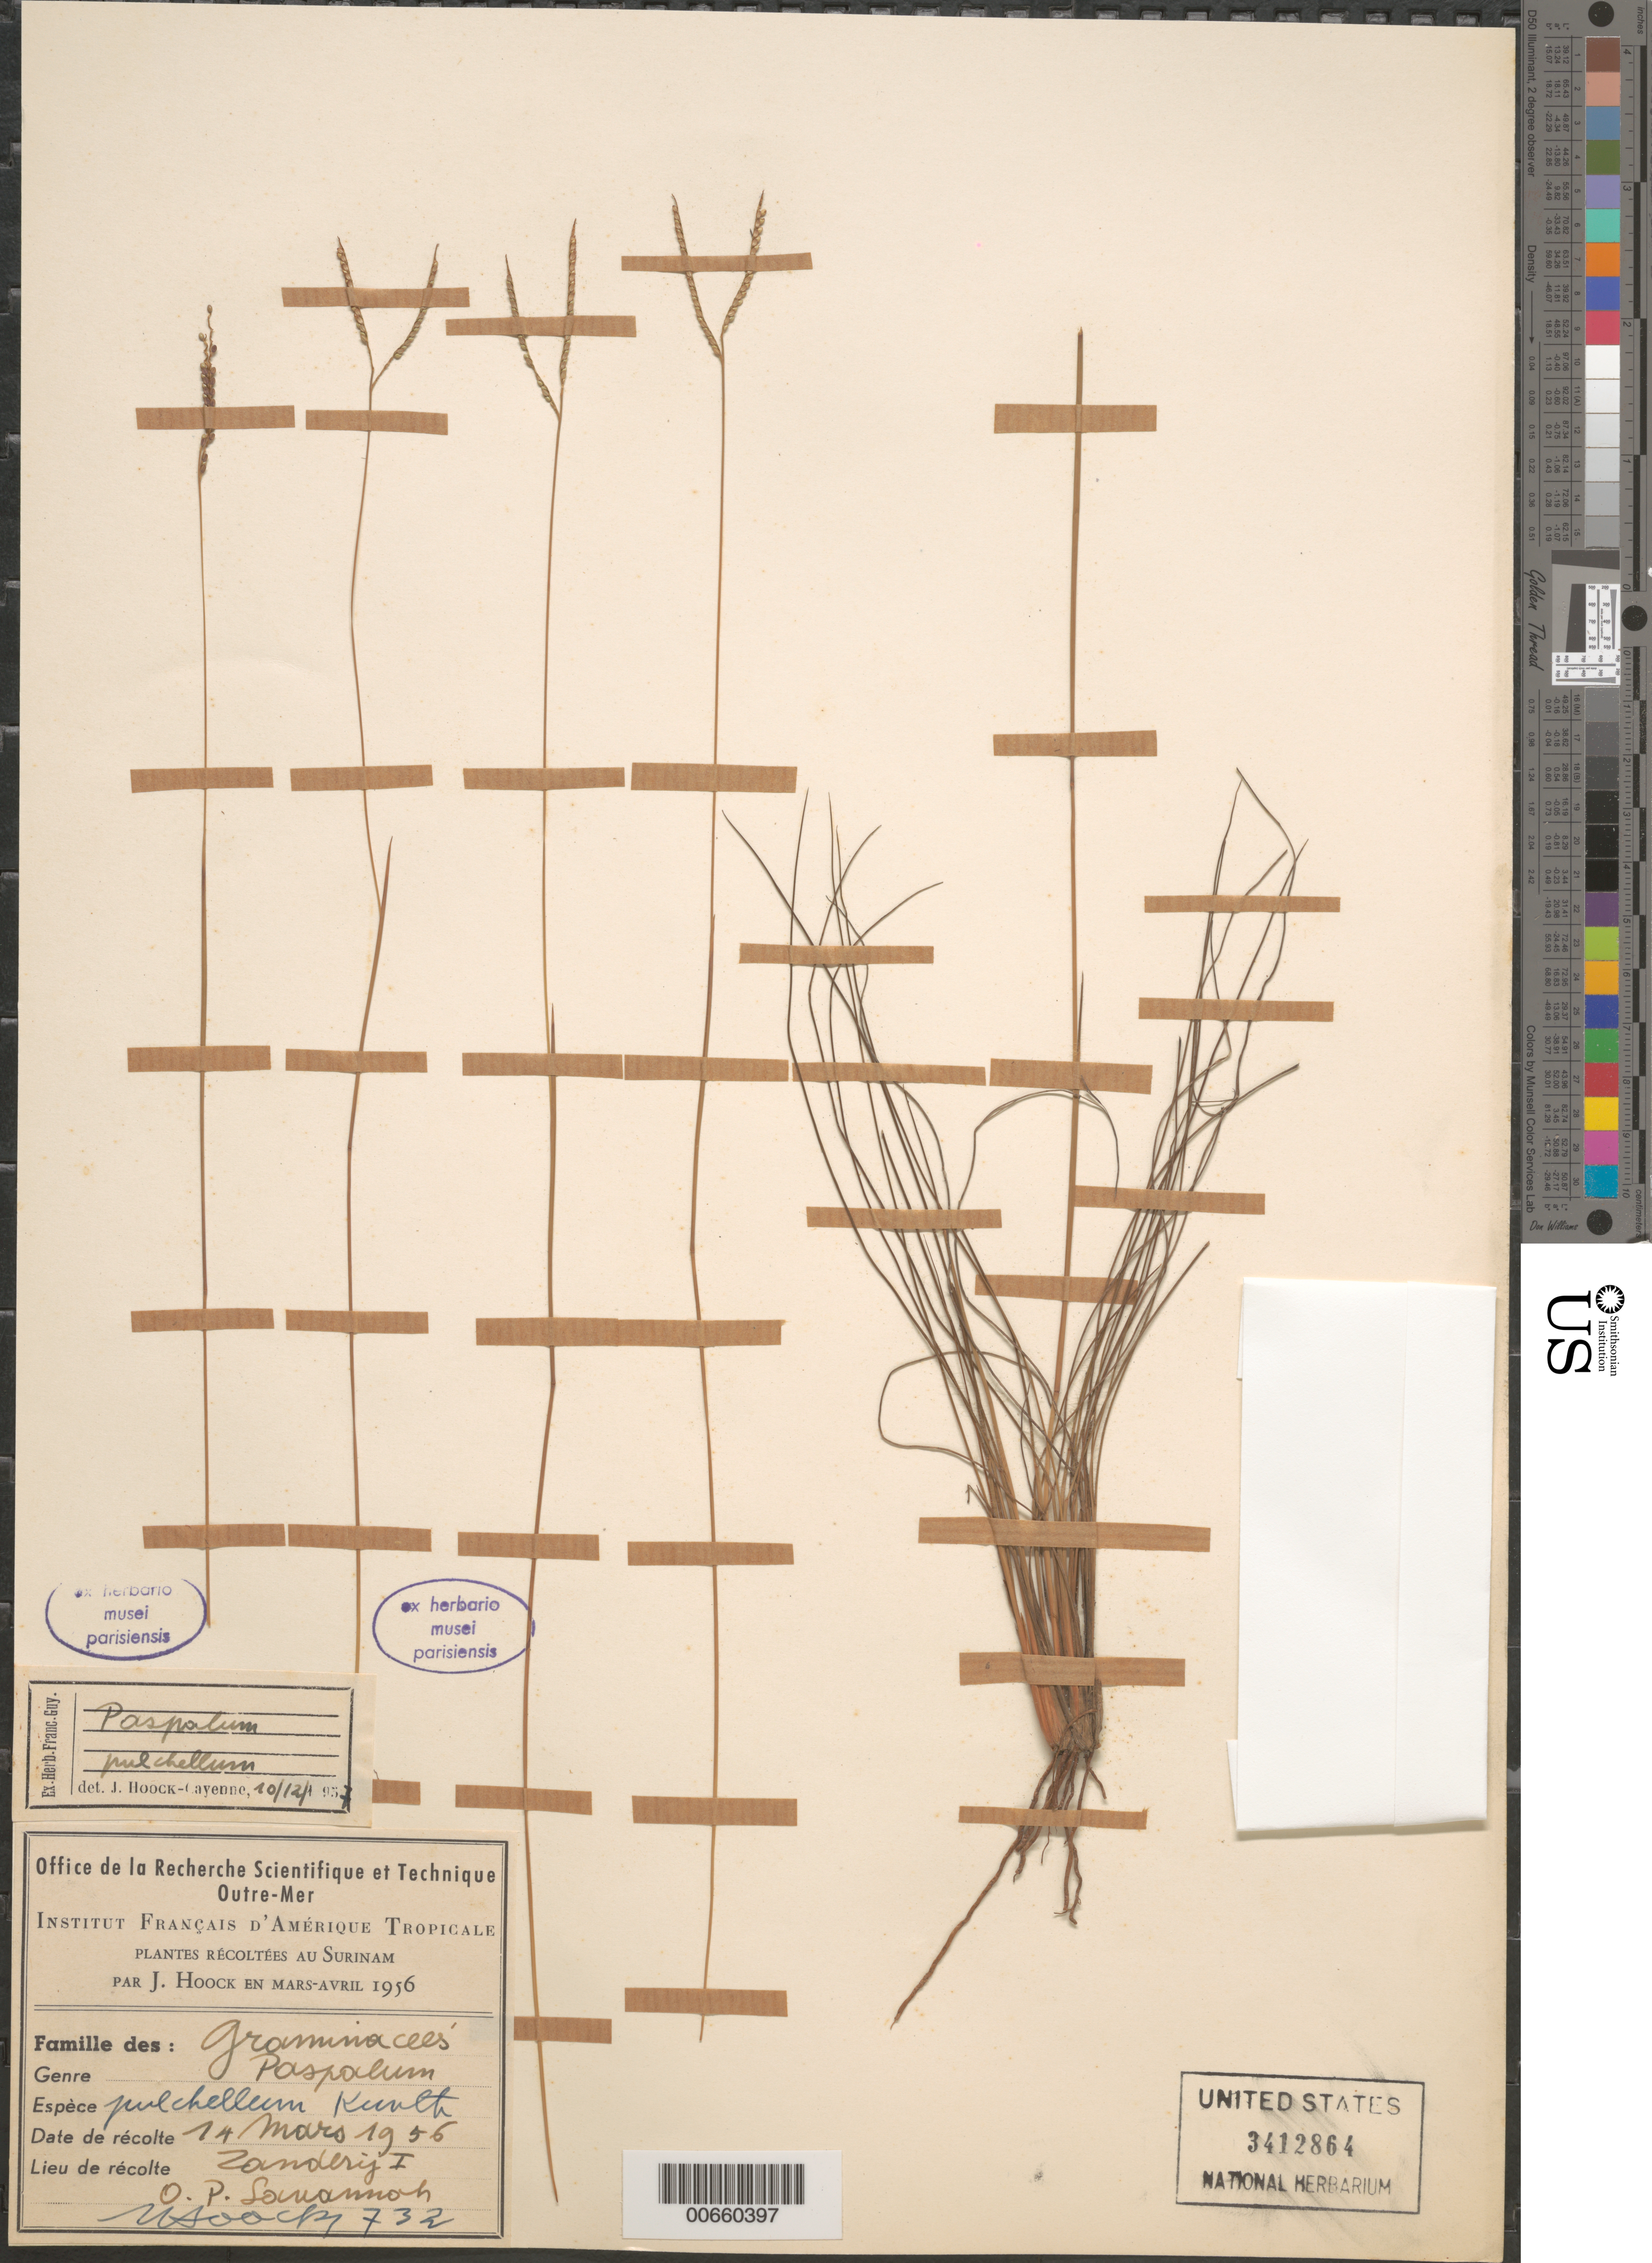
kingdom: Plantae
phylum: Tracheophyta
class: Liliopsida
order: Poales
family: Poaceae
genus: Paspalum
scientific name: Paspalum pulchellum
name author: Kunth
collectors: J. Hoock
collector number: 732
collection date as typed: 14-Mar-56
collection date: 1956-03-14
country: Suriname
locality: Zanderij I, O.P. Savanna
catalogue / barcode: US 3412864